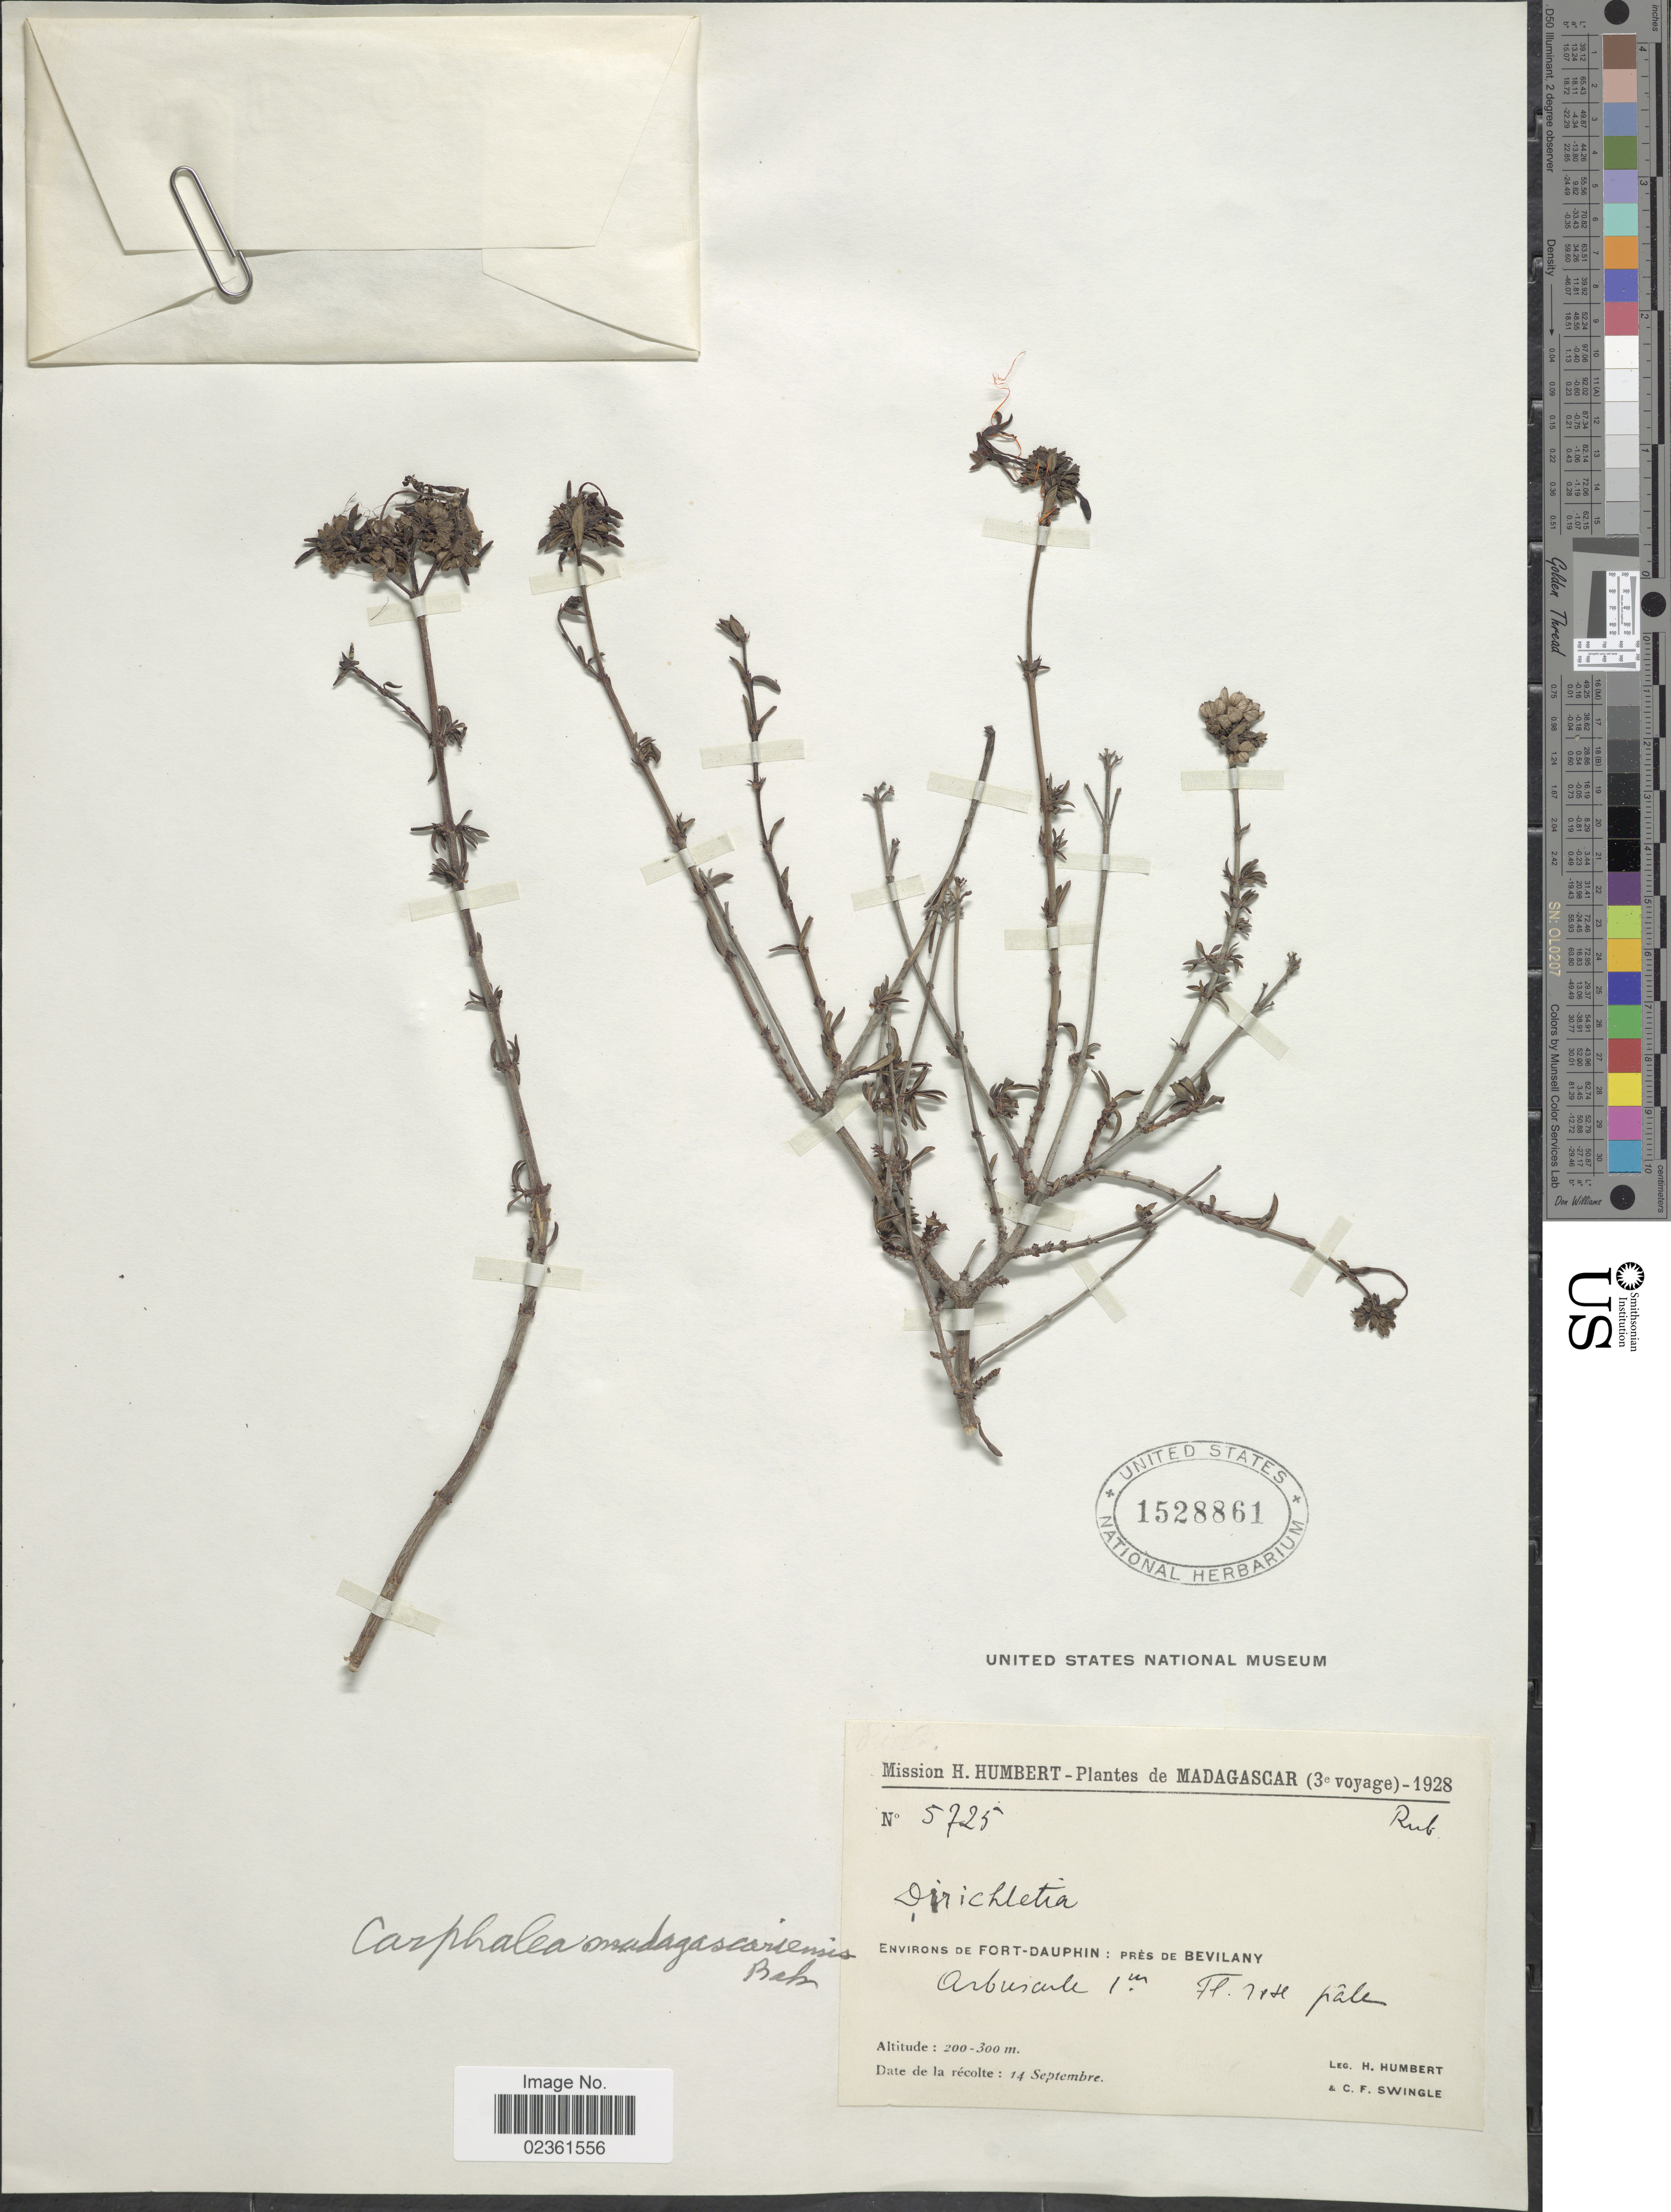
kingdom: Plantae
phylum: Tracheophyta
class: Magnoliopsida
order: Gentianales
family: Rubiaceae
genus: Carphalea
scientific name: Carphalea madagascariensis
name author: Lam.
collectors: H. Humbert & C. Swingle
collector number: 5725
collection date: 1928-09-14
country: Madagascar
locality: Environs de Fort-Dauphin: Pres de Bevilany.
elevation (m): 200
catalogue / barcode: US 1528861